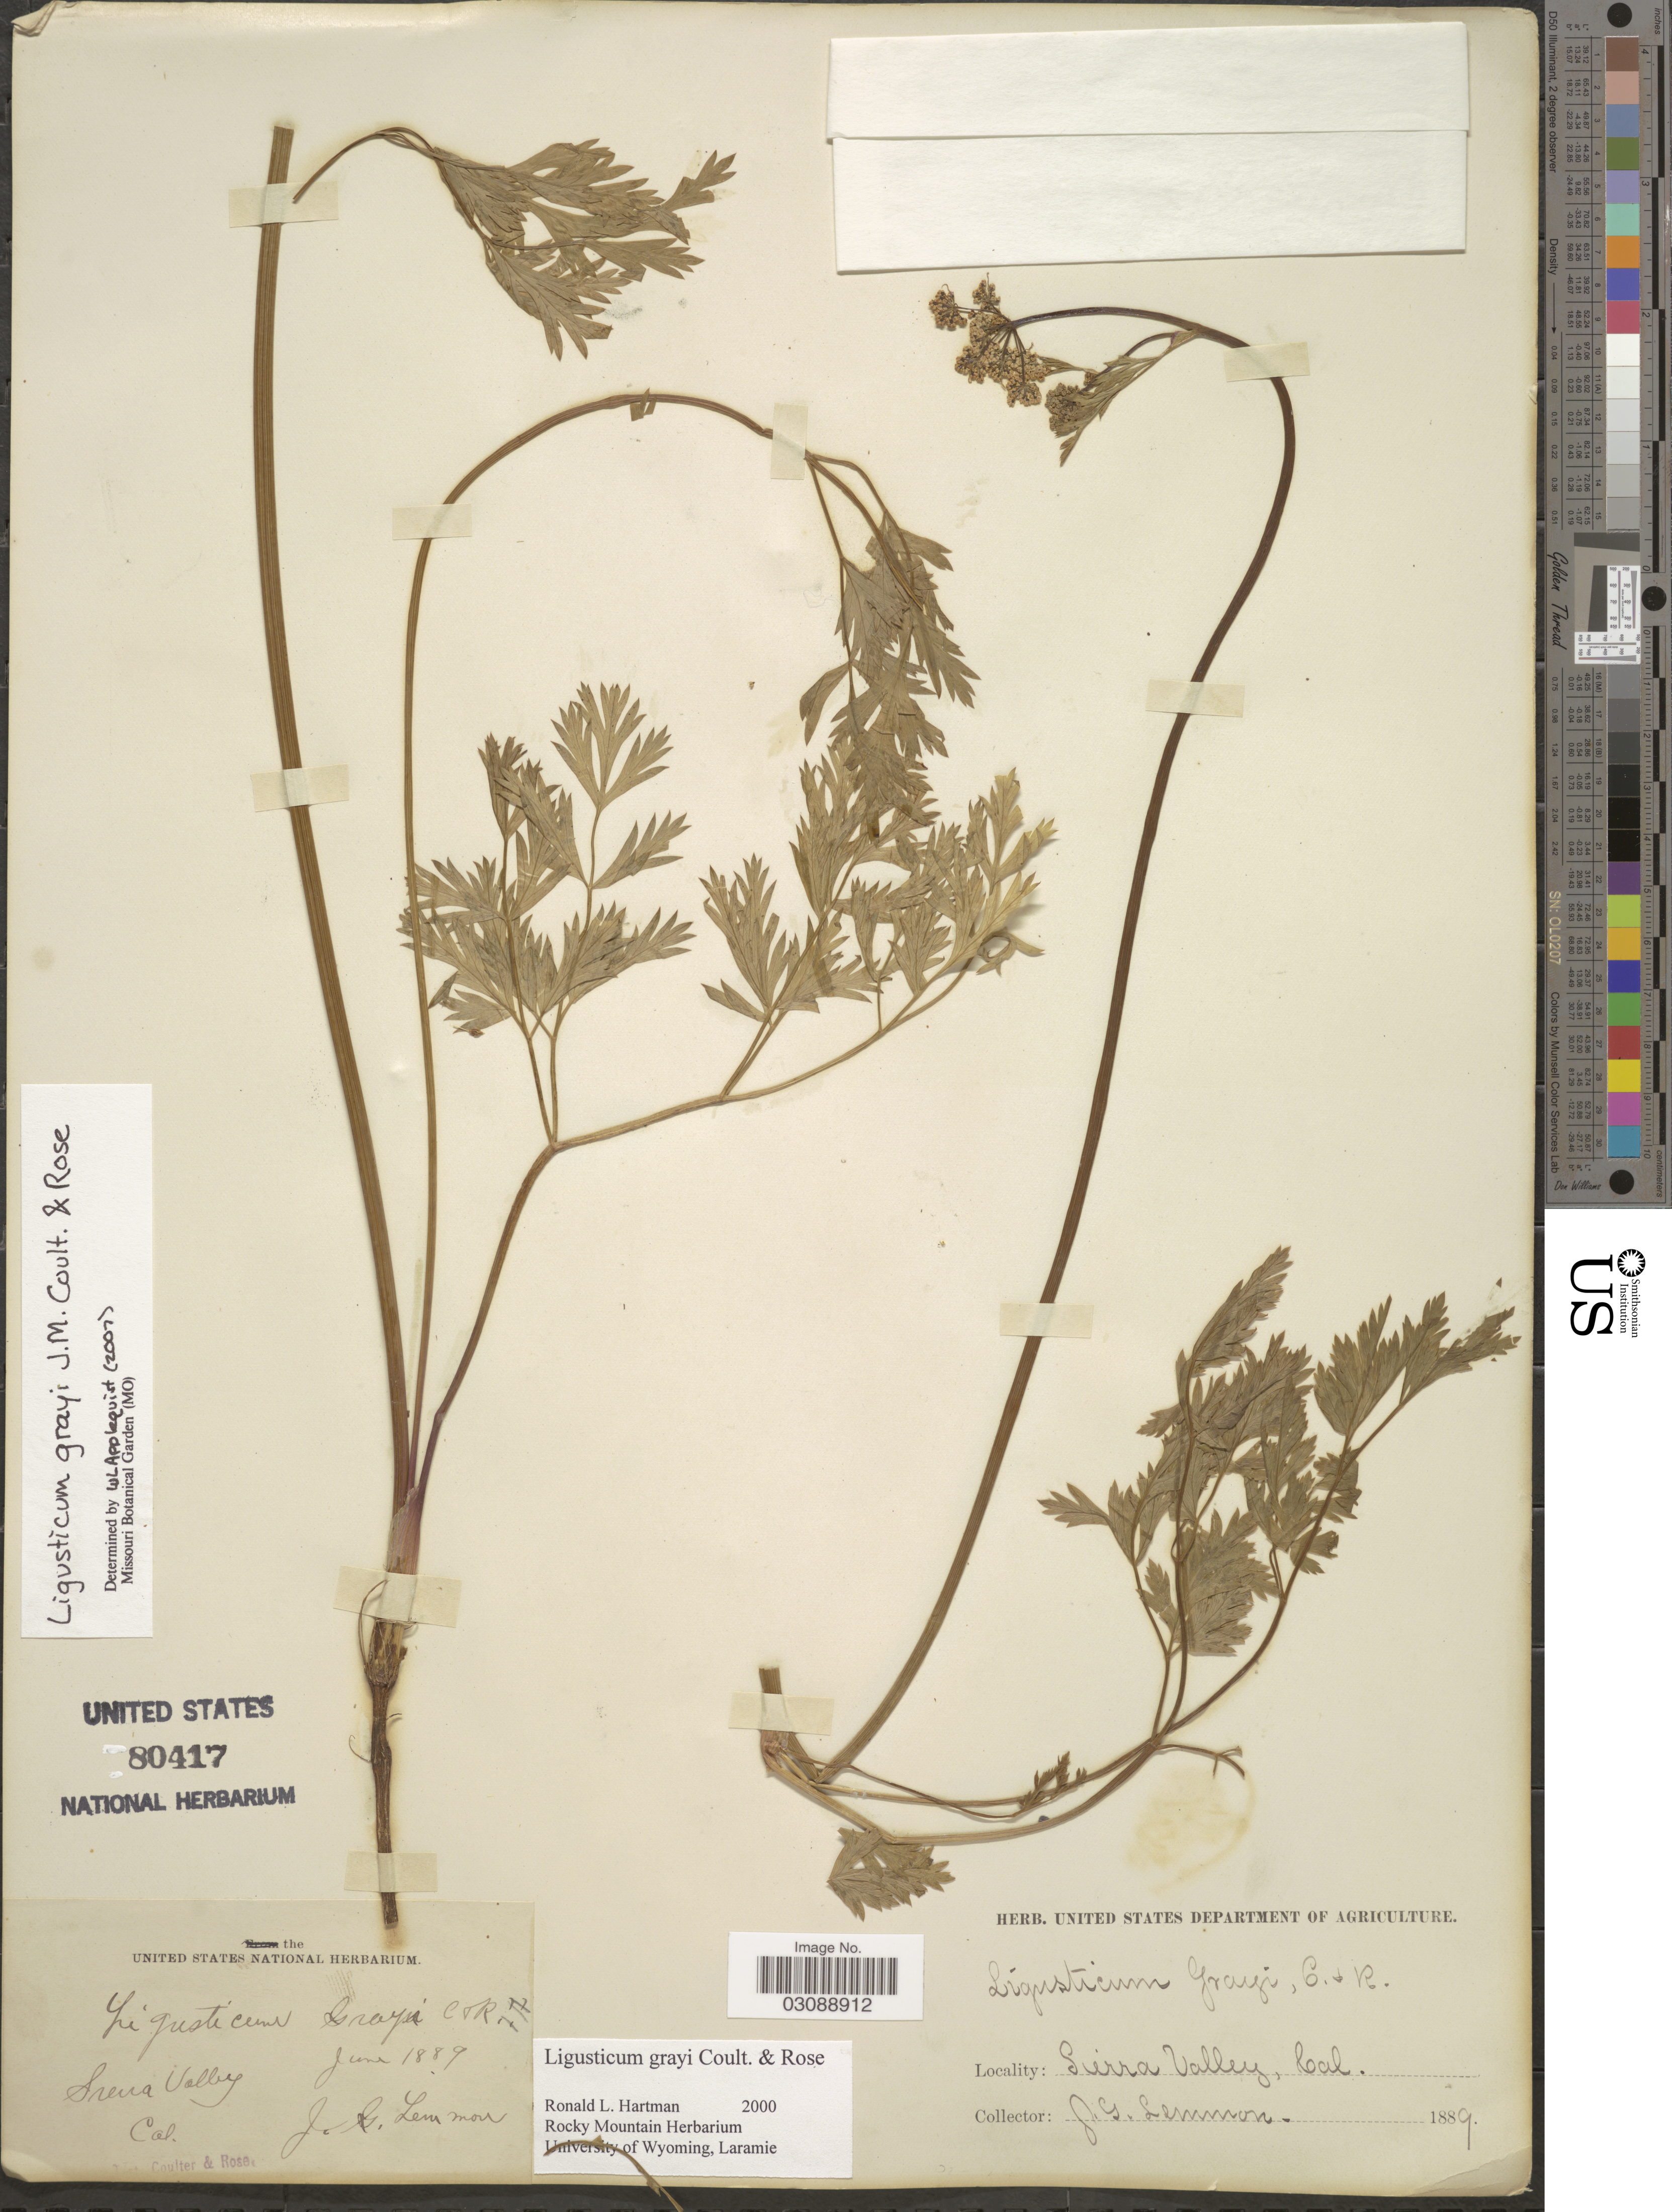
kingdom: Plantae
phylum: Tracheophyta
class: Magnoliopsida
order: Apiales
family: Apiaceae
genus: Ligusticum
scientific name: Ligusticum grayi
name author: J.M. Coult. & Rose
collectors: J. Lemmon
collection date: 1889-06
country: United States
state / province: California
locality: Sierra Valley.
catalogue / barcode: US 80417